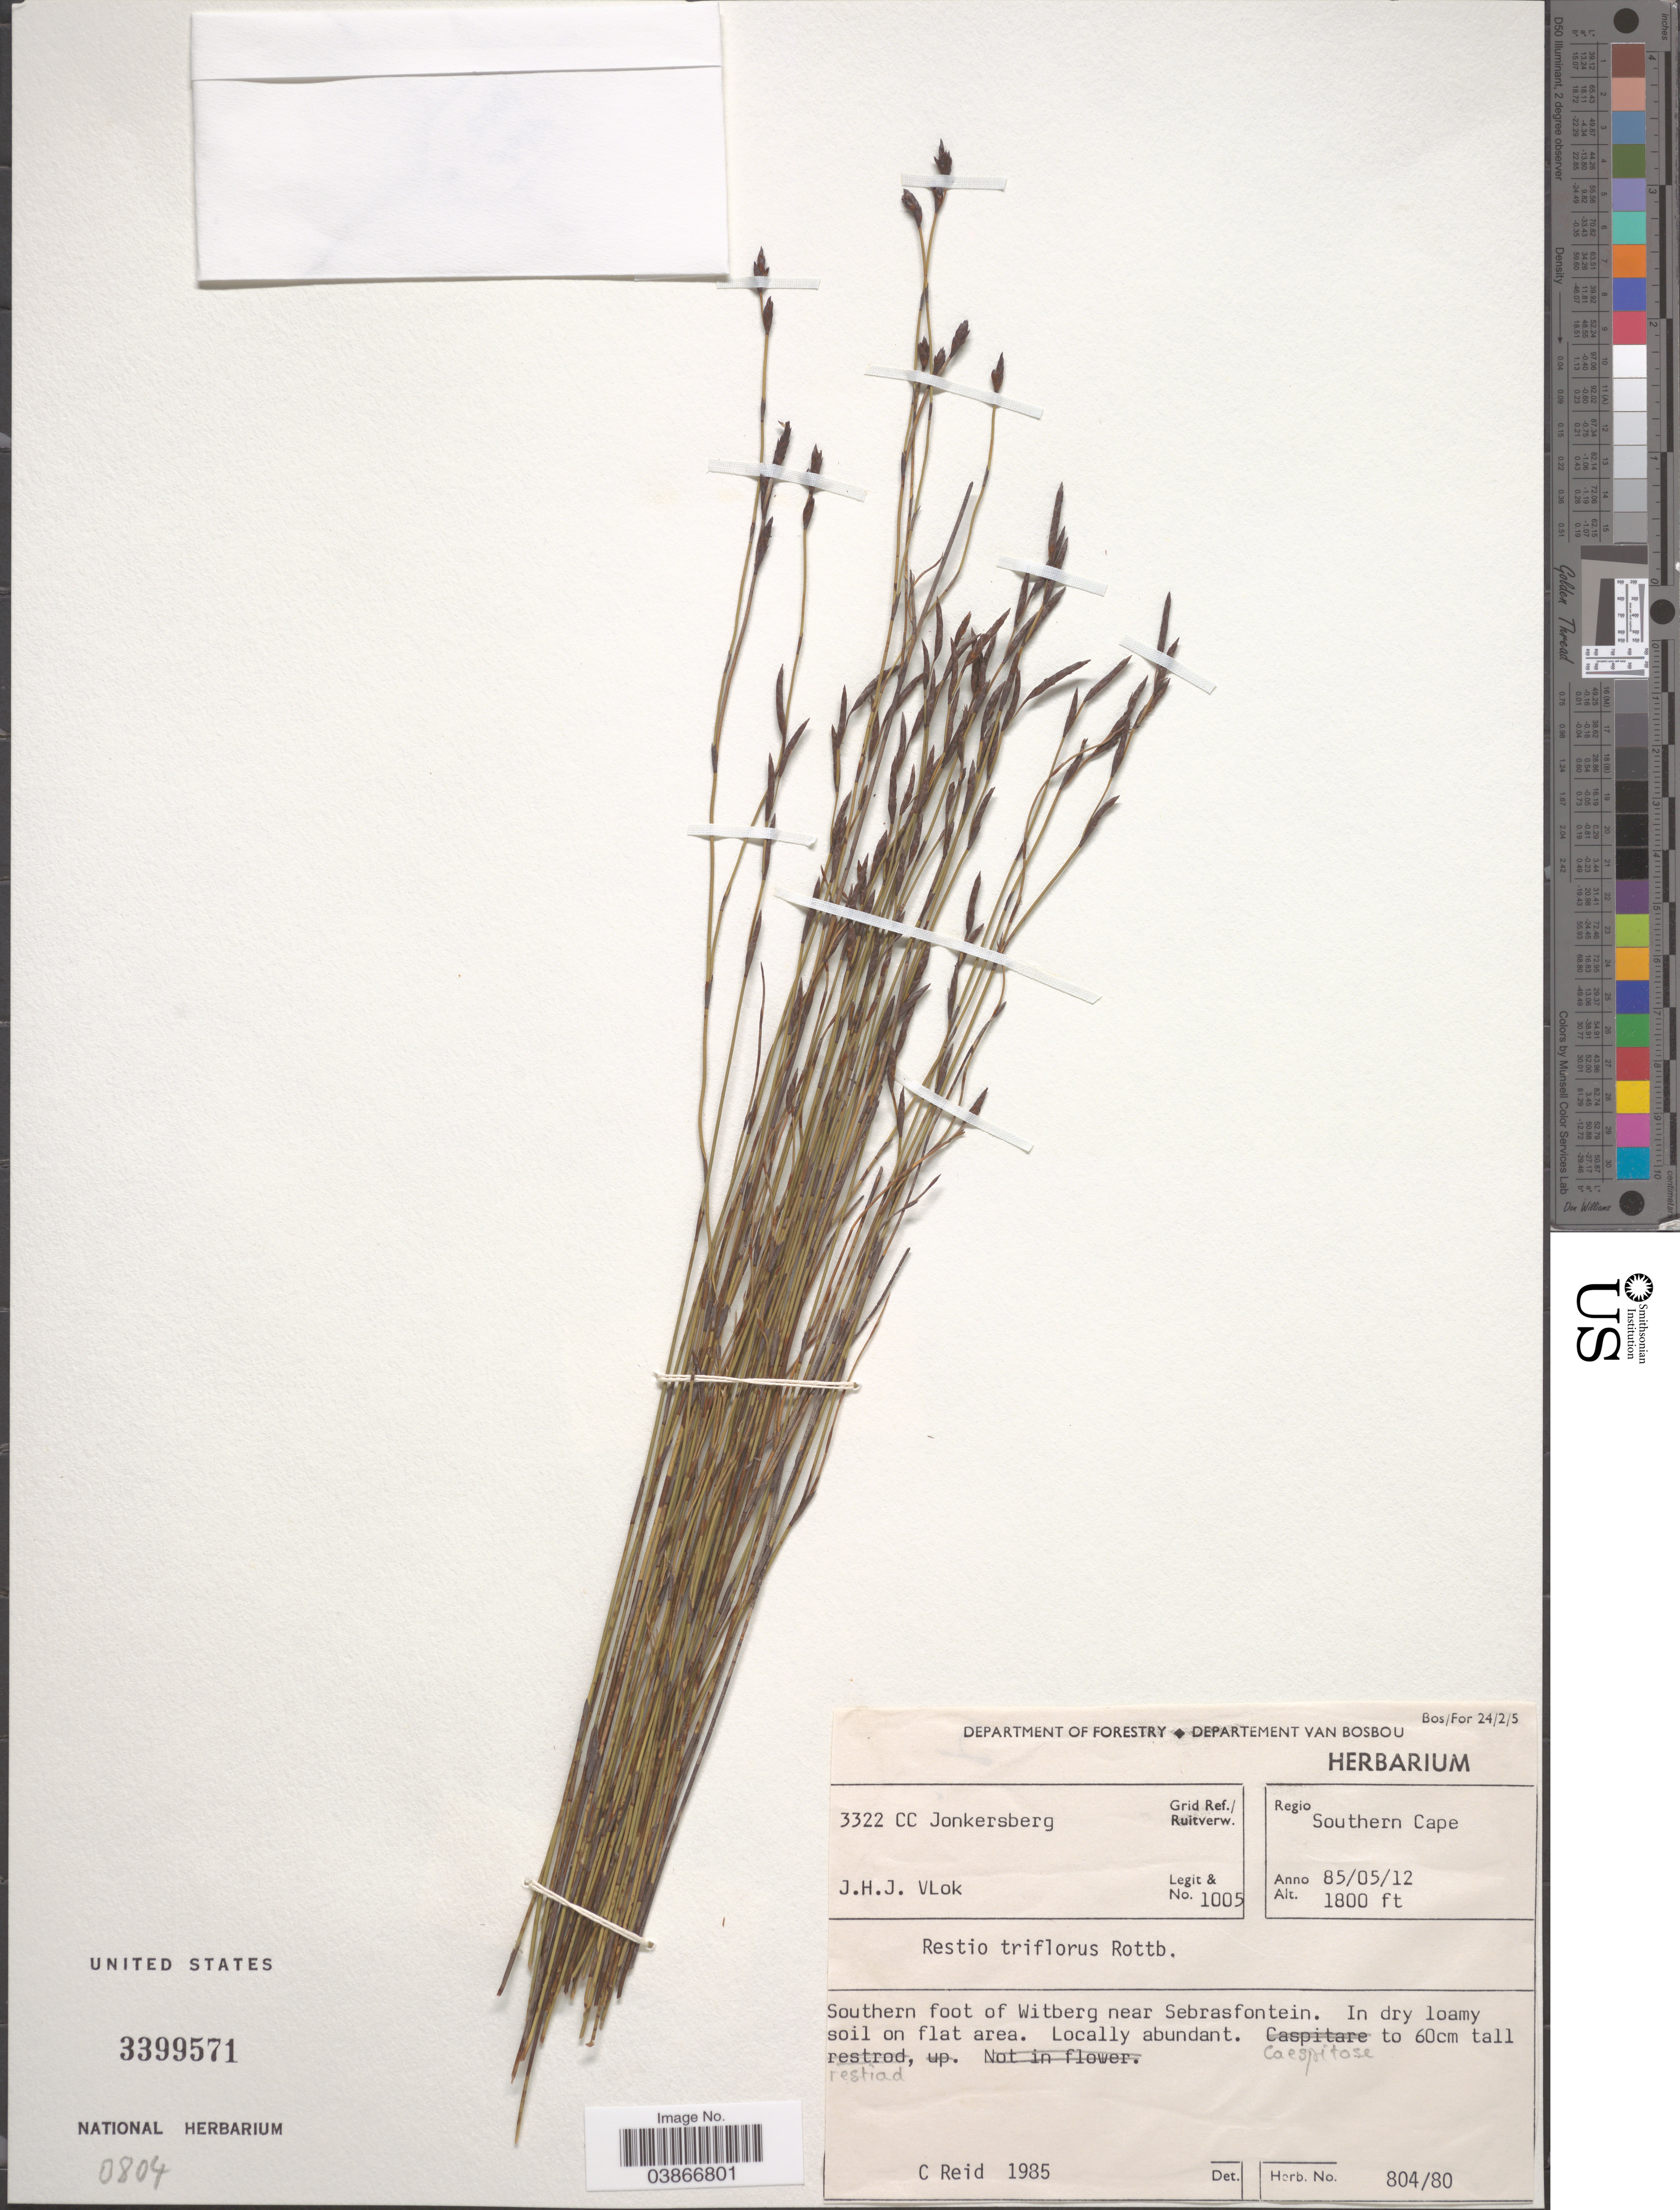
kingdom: Plantae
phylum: Tracheophyta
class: Liliopsida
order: Poales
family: Restionaceae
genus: Restio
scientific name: Restio triflorus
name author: Rottb.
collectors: J. H. J. Vlok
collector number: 1005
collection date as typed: Transcribed d/m/y: 12/5/85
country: South Africa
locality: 3322 CC Jonkersberg Grid Ref./Ruitverw. Regio Southern Cape. Southern foot of Witberg near Sebrasfontein.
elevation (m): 549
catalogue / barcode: US 3399571